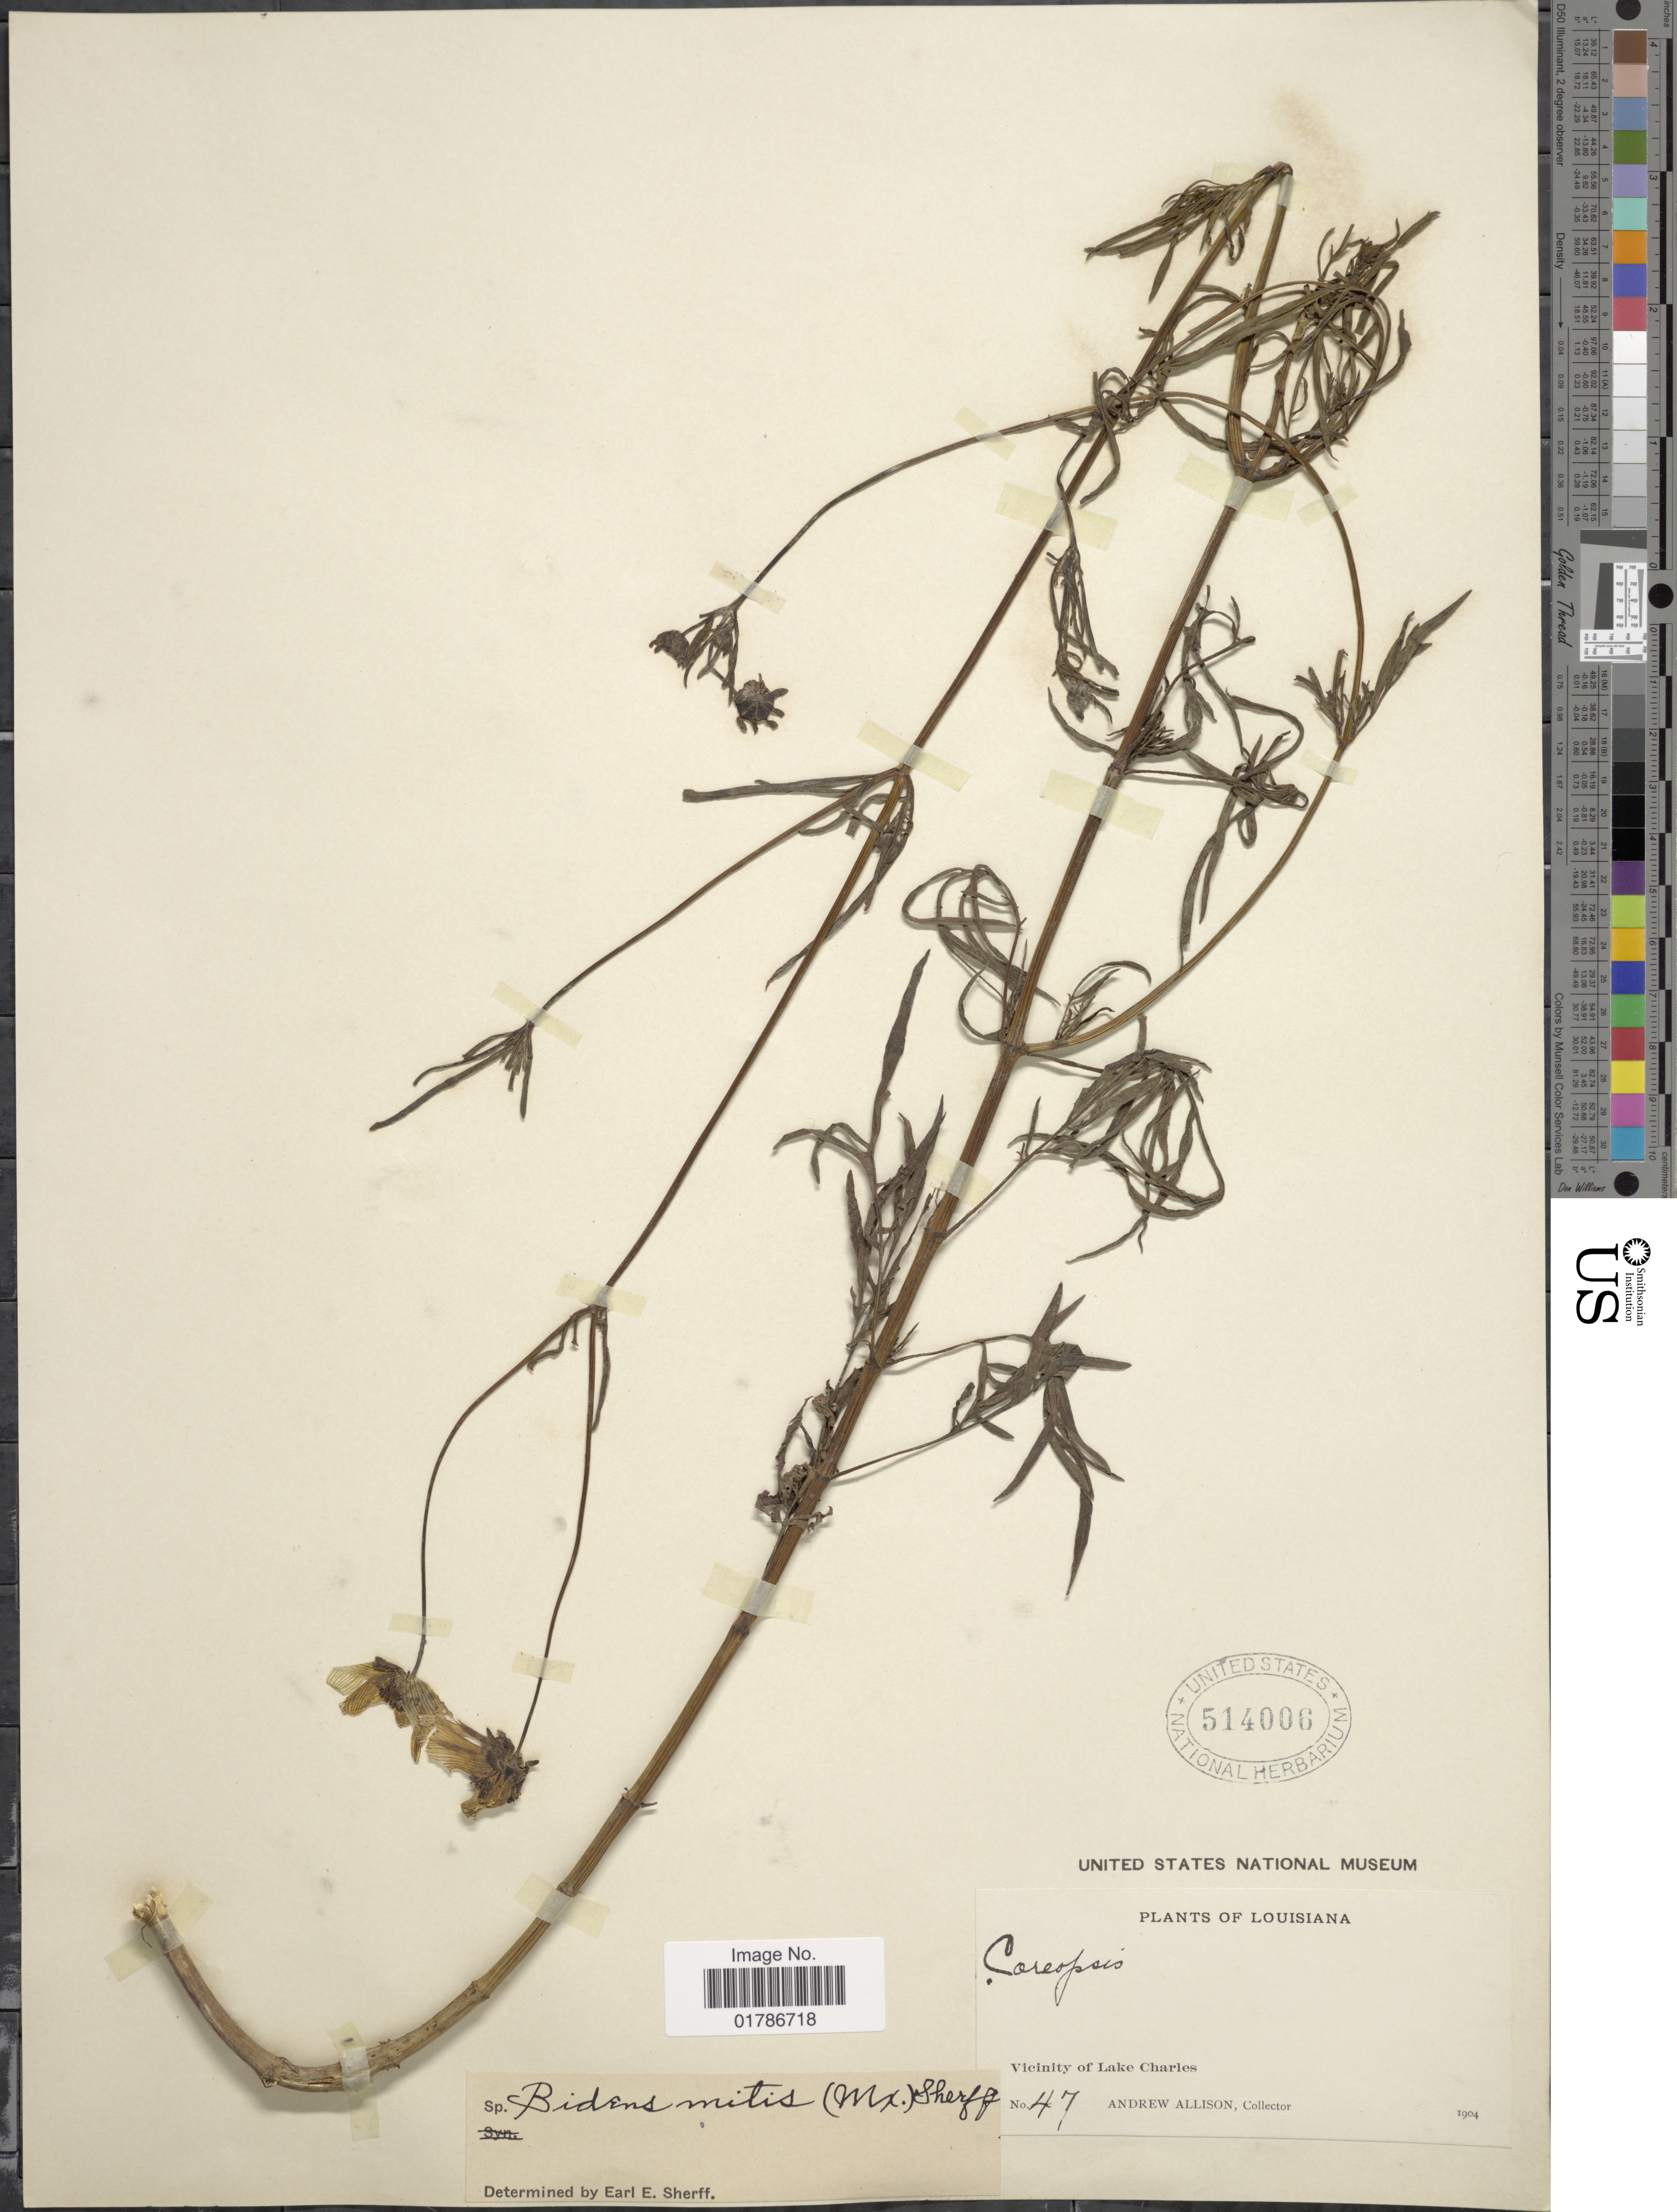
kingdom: Plantae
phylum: Tracheophyta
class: Magnoliopsida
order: Asterales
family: Asteraceae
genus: Bidens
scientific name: Bidens mitis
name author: (Michx.) Sherff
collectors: A. Allison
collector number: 47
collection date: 1904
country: United States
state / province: Louisiana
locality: Vicinity of Lake Charles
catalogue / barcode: US 514006